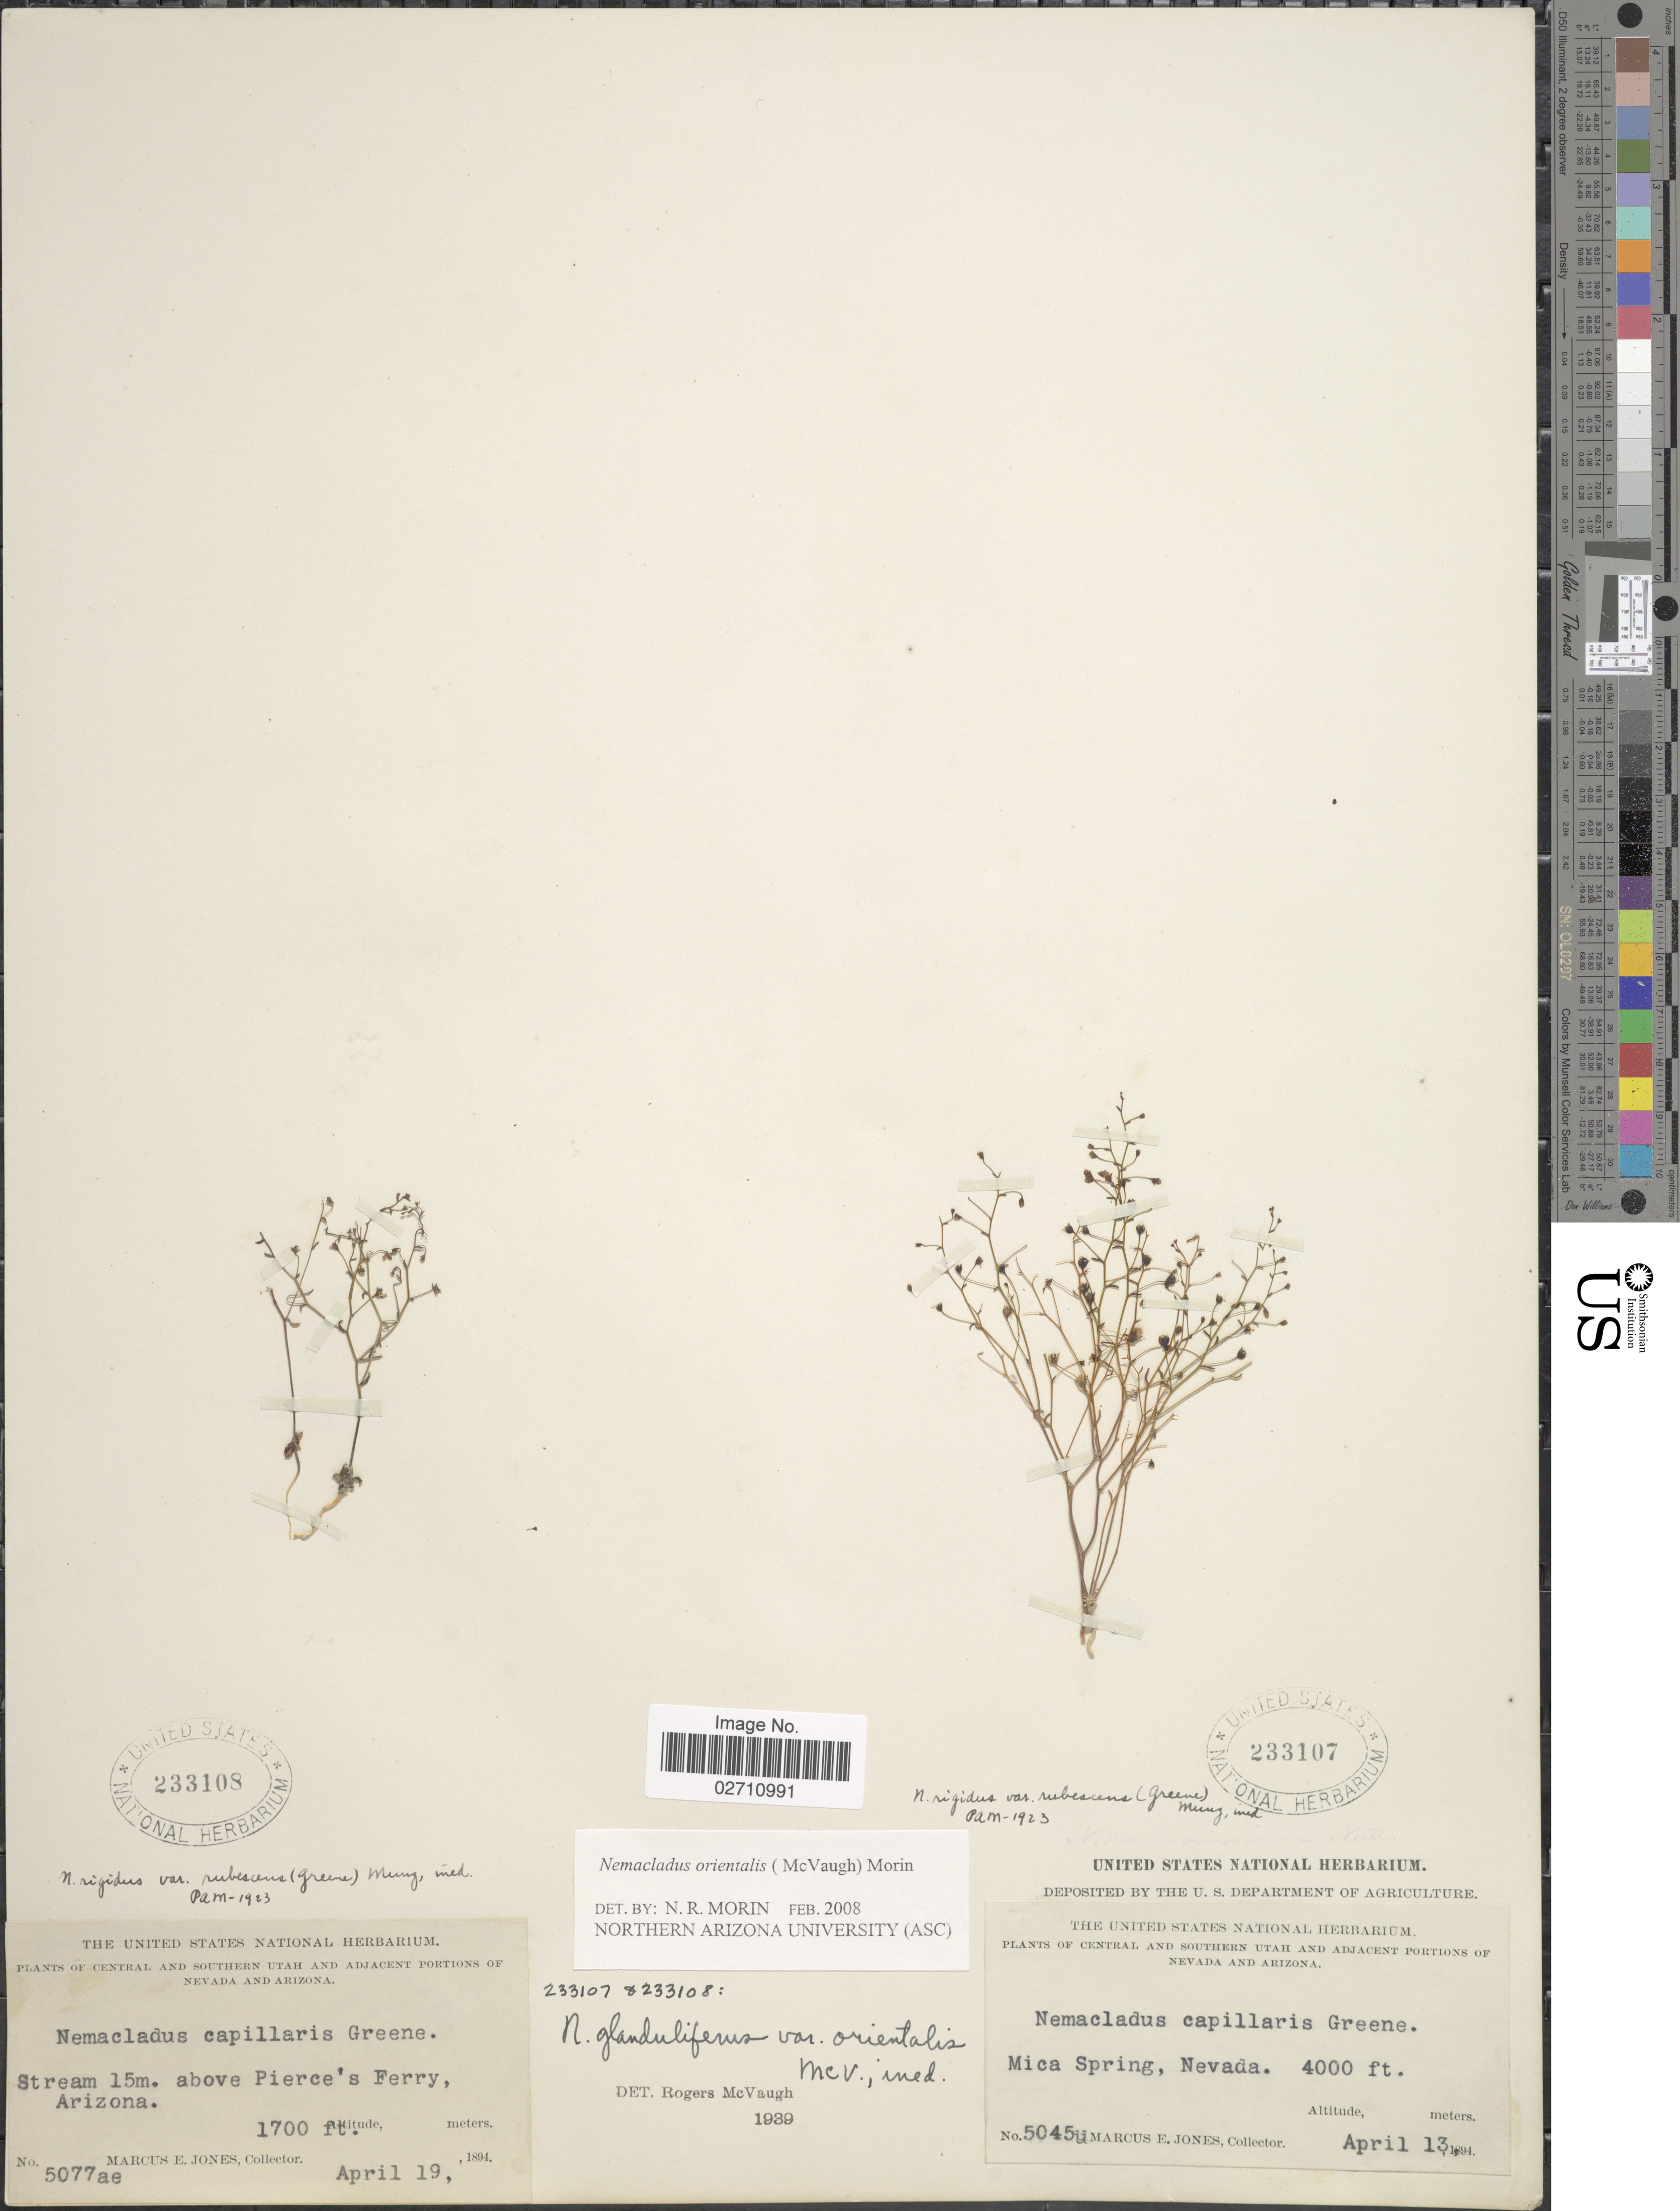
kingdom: Plantae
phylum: Tracheophyta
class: Magnoliopsida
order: Asterales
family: Campanulaceae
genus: Nemacladus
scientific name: Nemacladus orientalis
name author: (McVaugh) Morin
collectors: M. E. Jones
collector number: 5077ae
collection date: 1894-04-19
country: United States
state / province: Arizona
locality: Stream 15m. above Pierce's Ferry, Arizona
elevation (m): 518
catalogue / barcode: US 233108